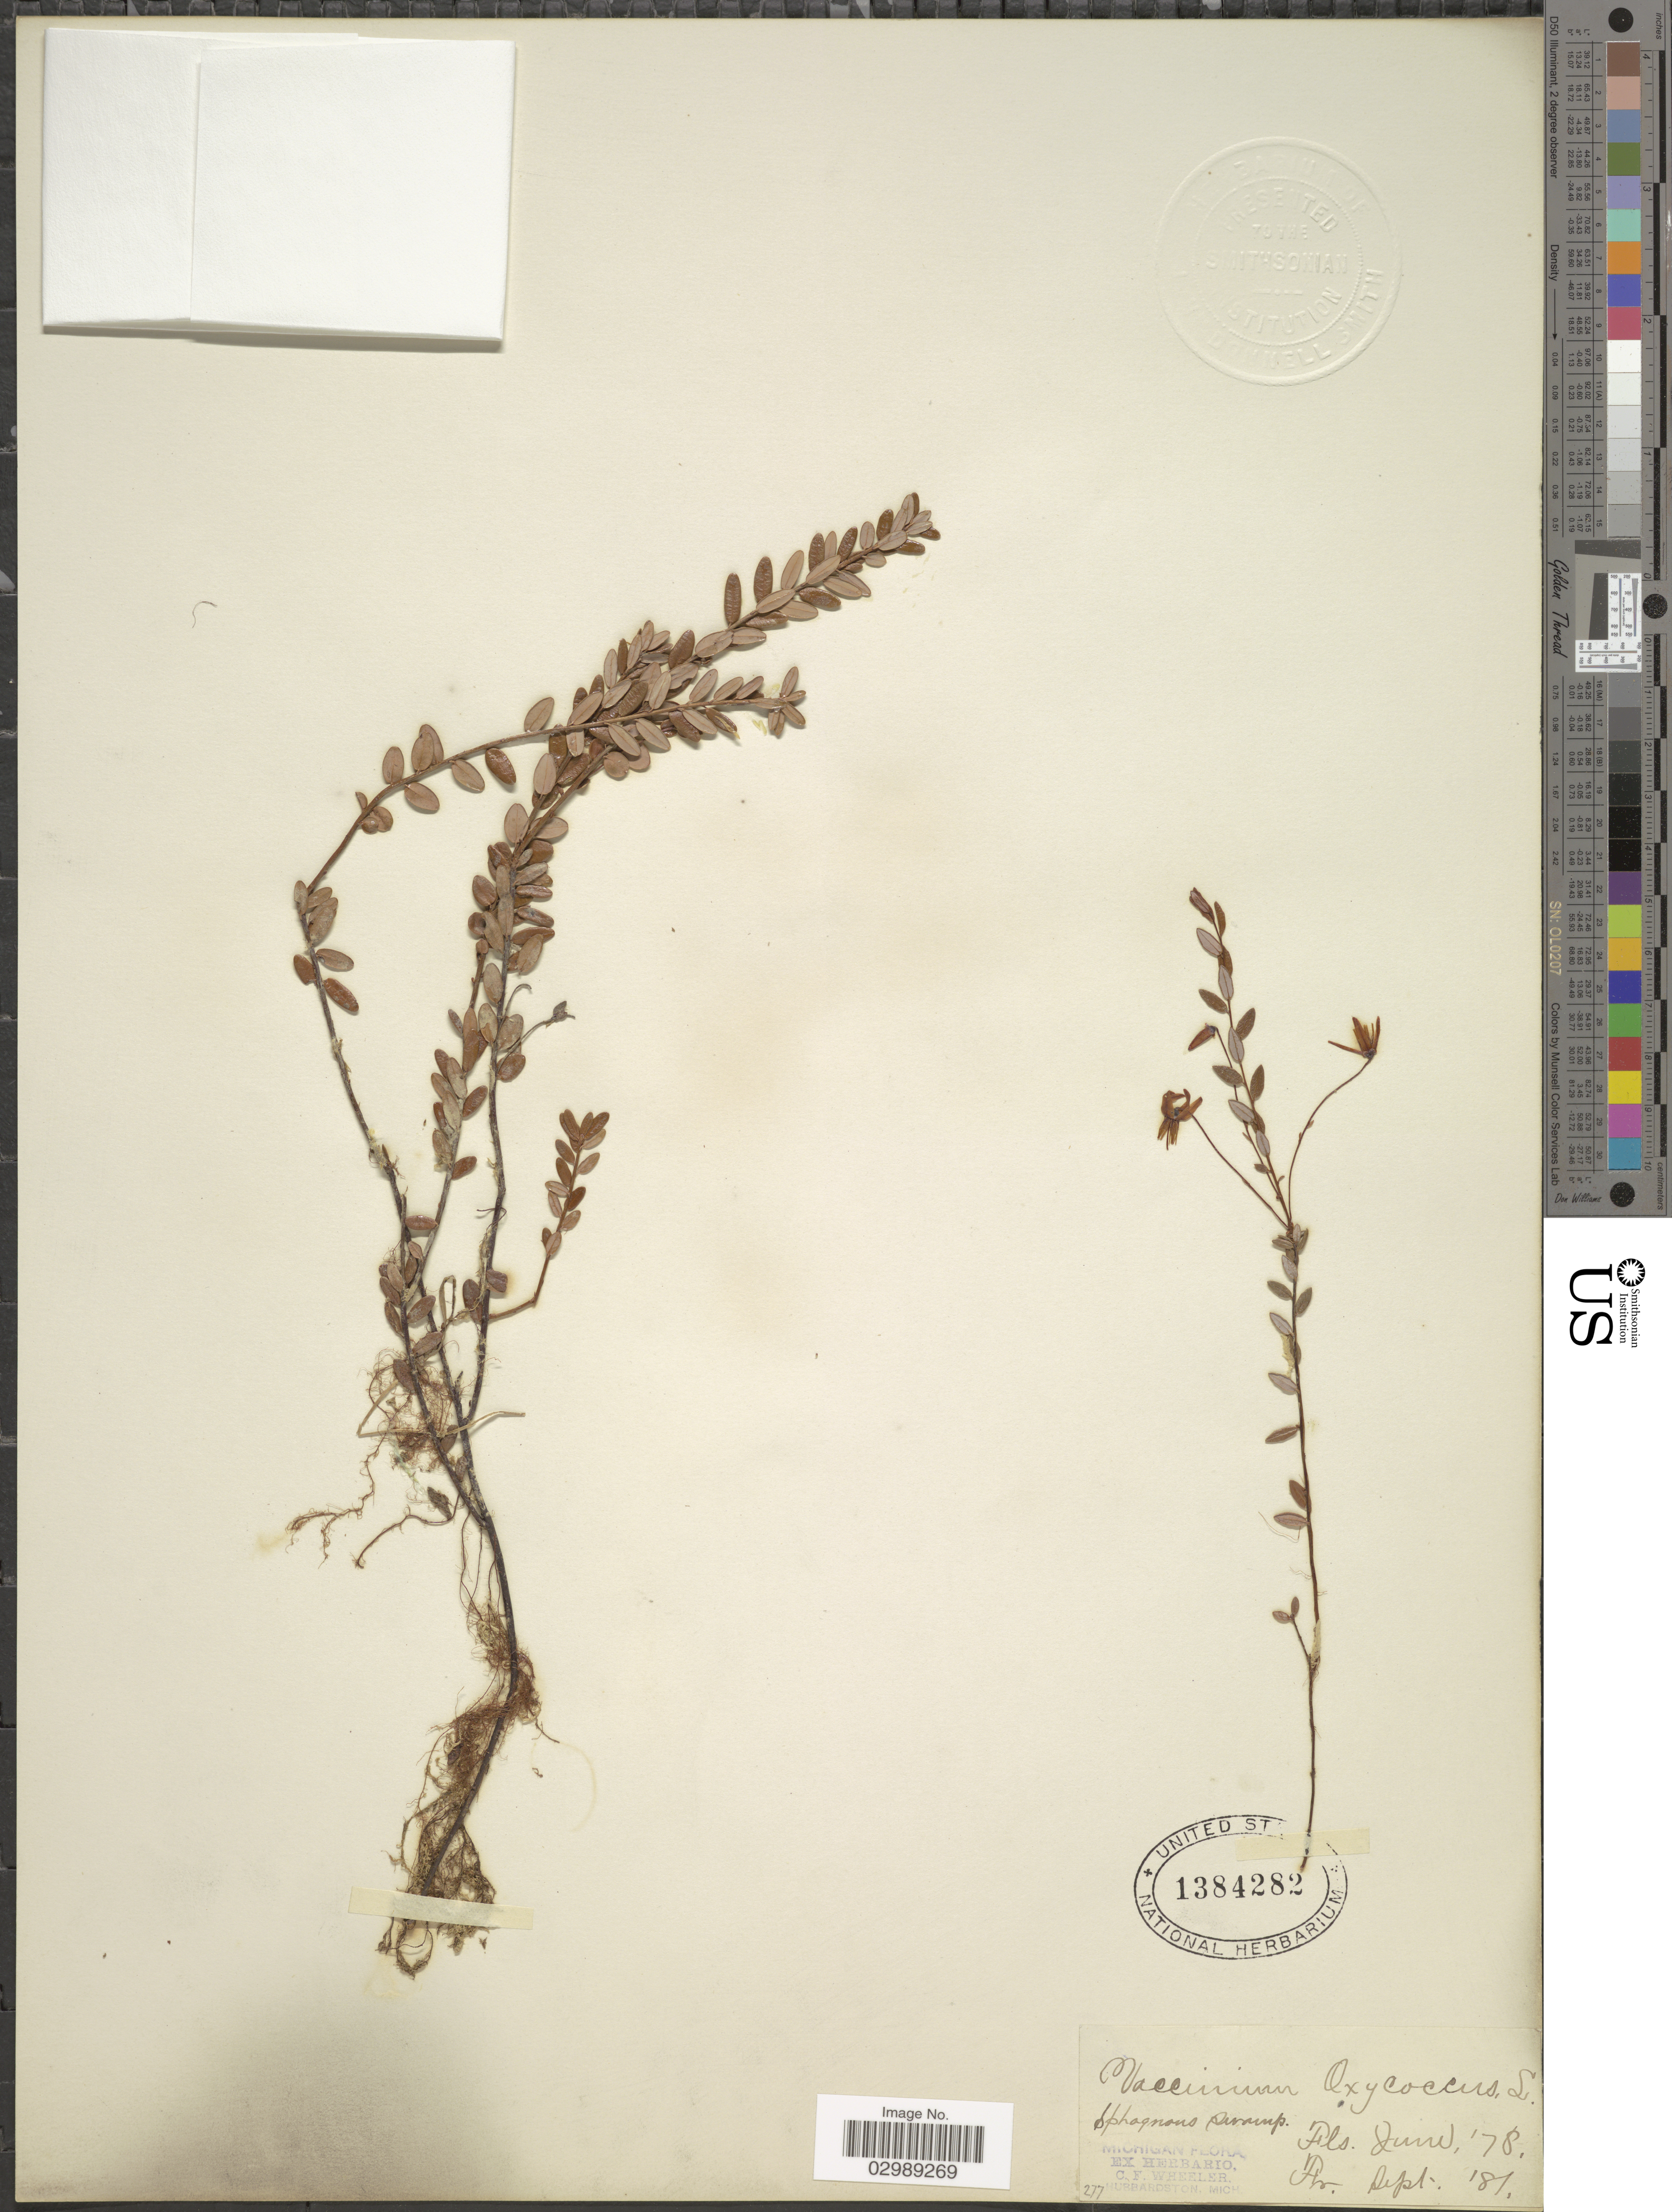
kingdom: Plantae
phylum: Tracheophyta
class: Magnoliopsida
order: Ericales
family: Ericaceae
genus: Vaccinium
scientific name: Vaccinium oxycoccos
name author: L.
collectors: Ex Herb. C. F. Wheeler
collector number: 277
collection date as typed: Transcribed d/m/y: /6/78 to /9/81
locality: Sphagnous swamp.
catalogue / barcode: US 1384282